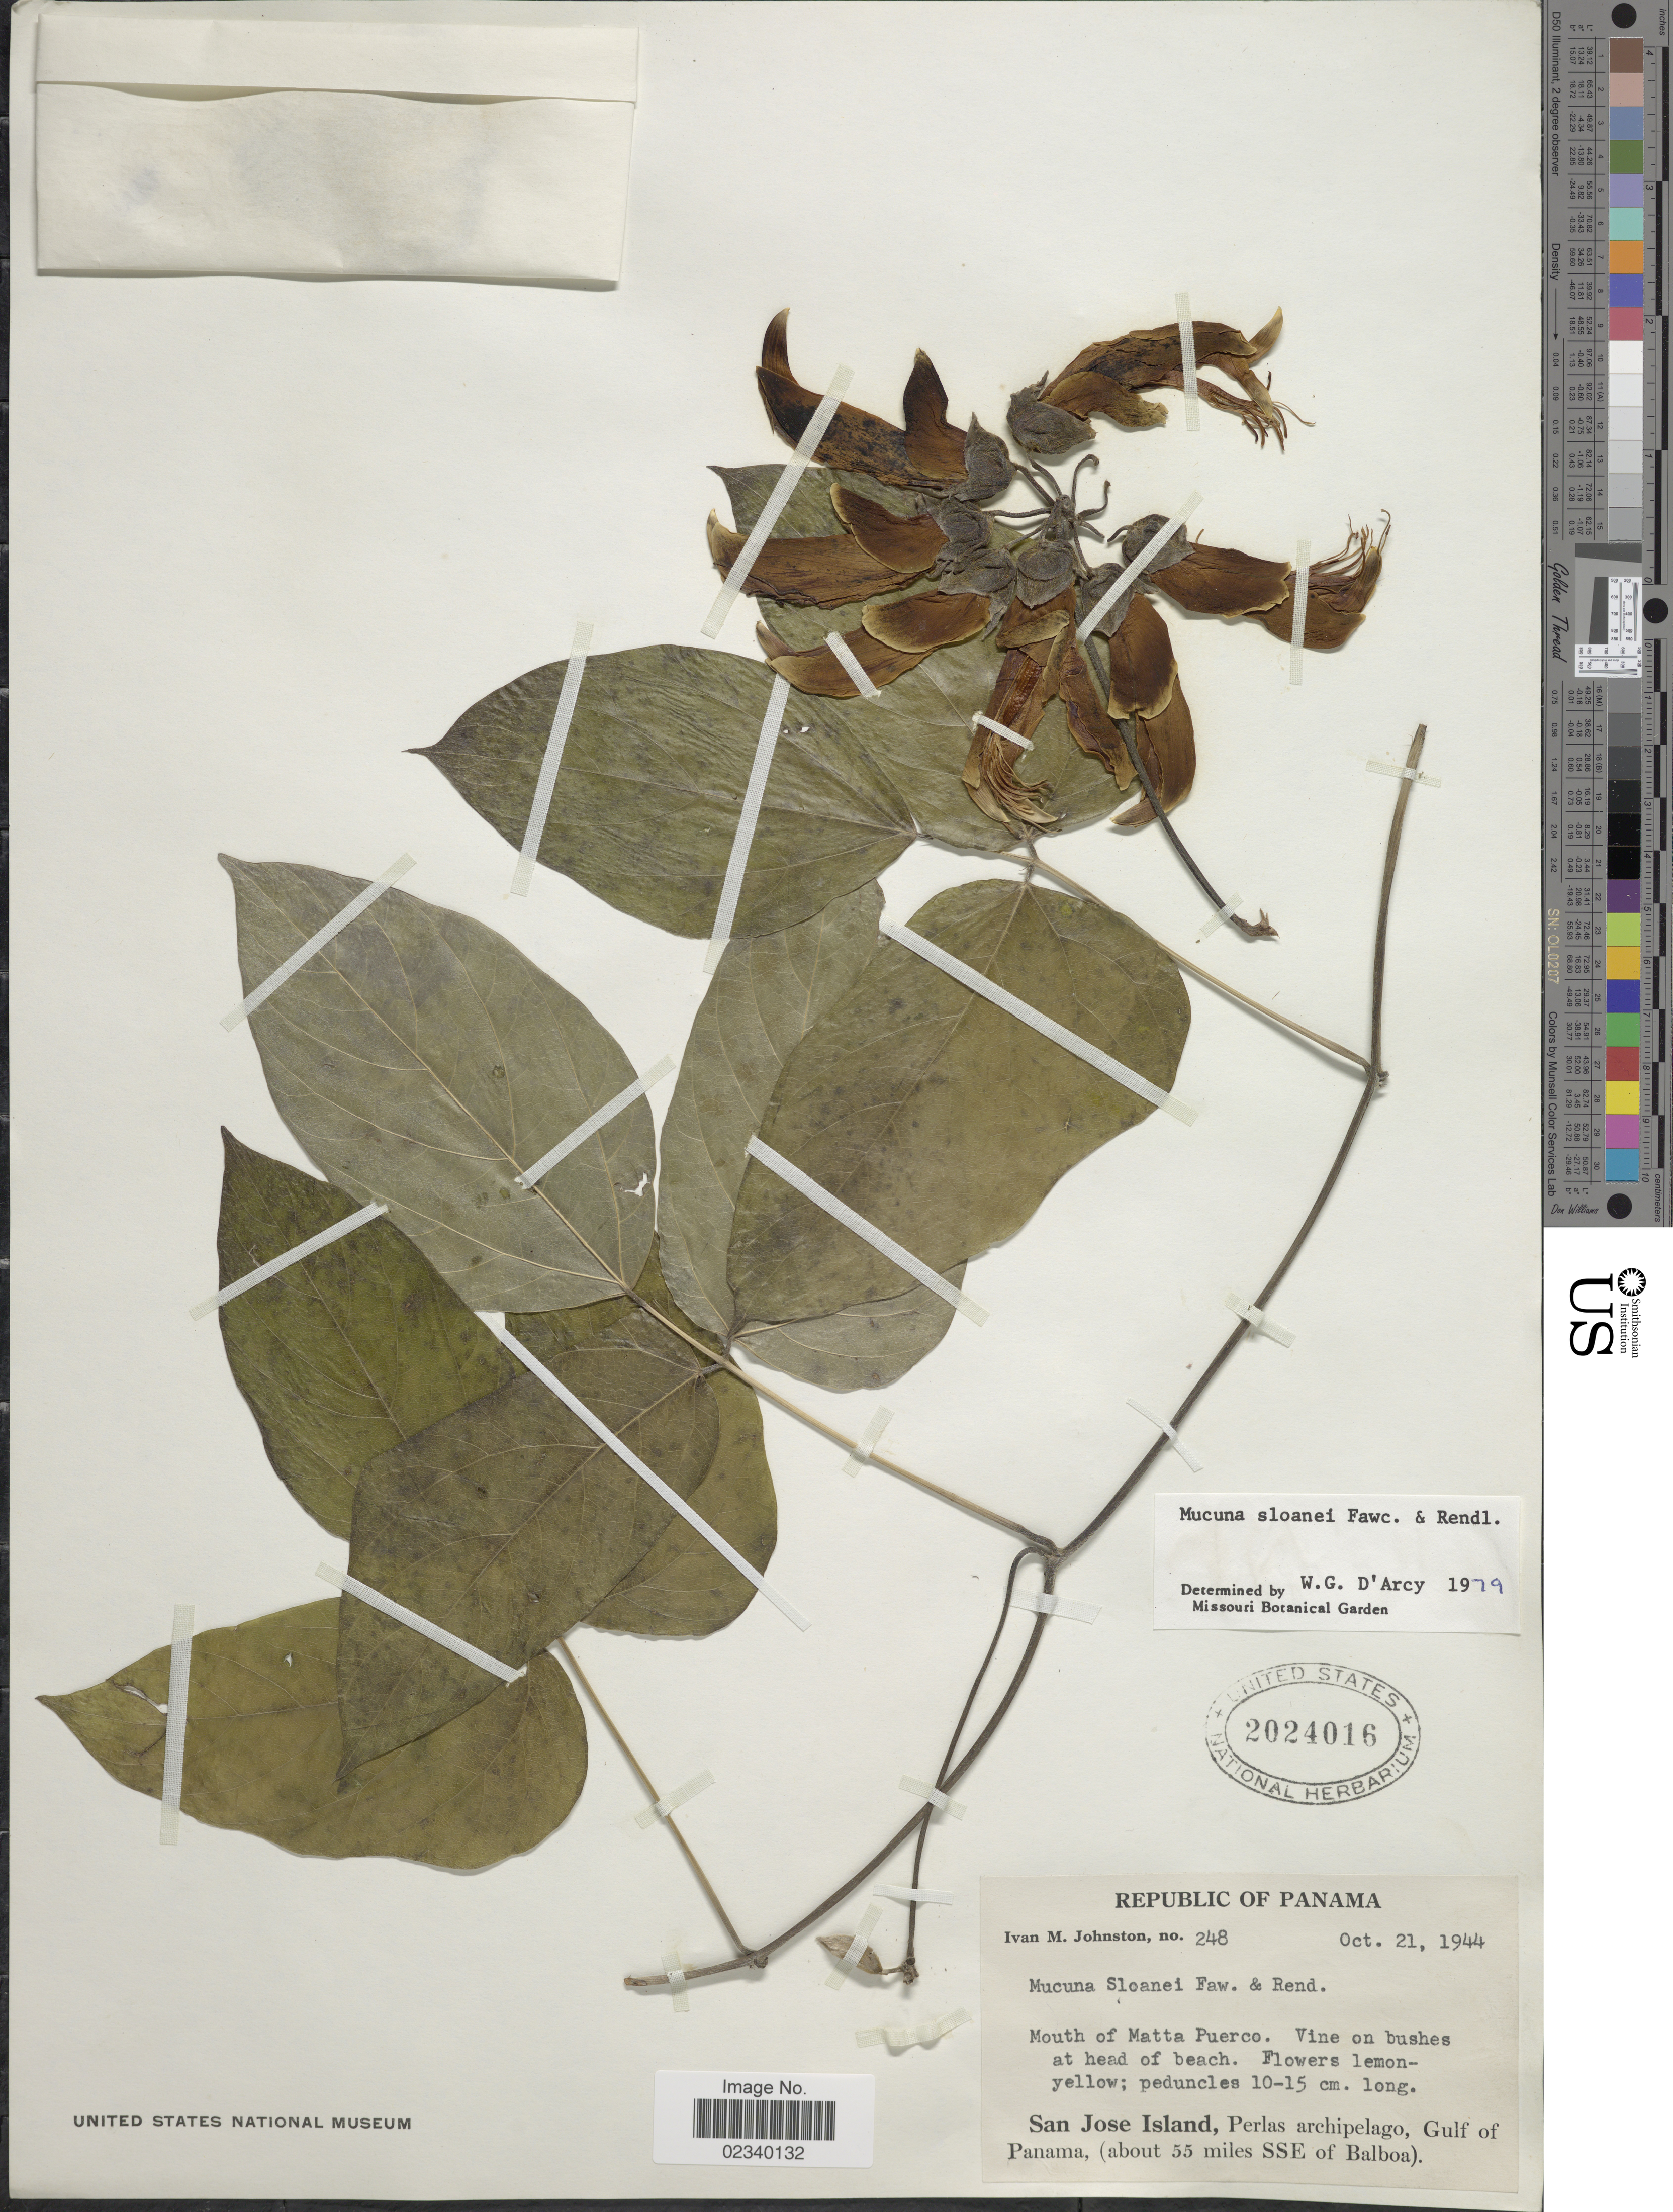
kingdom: Plantae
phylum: Tracheophyta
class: Magnoliopsida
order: Fabales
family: Fabaceae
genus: Mucuna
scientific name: Mucuna sloanei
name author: Fawc. & Rendle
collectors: I.M. Johnston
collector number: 248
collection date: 1944-10-21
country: Panama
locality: Mouth of Matta Puerco. San Jose Island, Perlas archipelago, Gulf of Panama, (about 55 miles SSE of Balboa)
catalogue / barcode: US 2024016